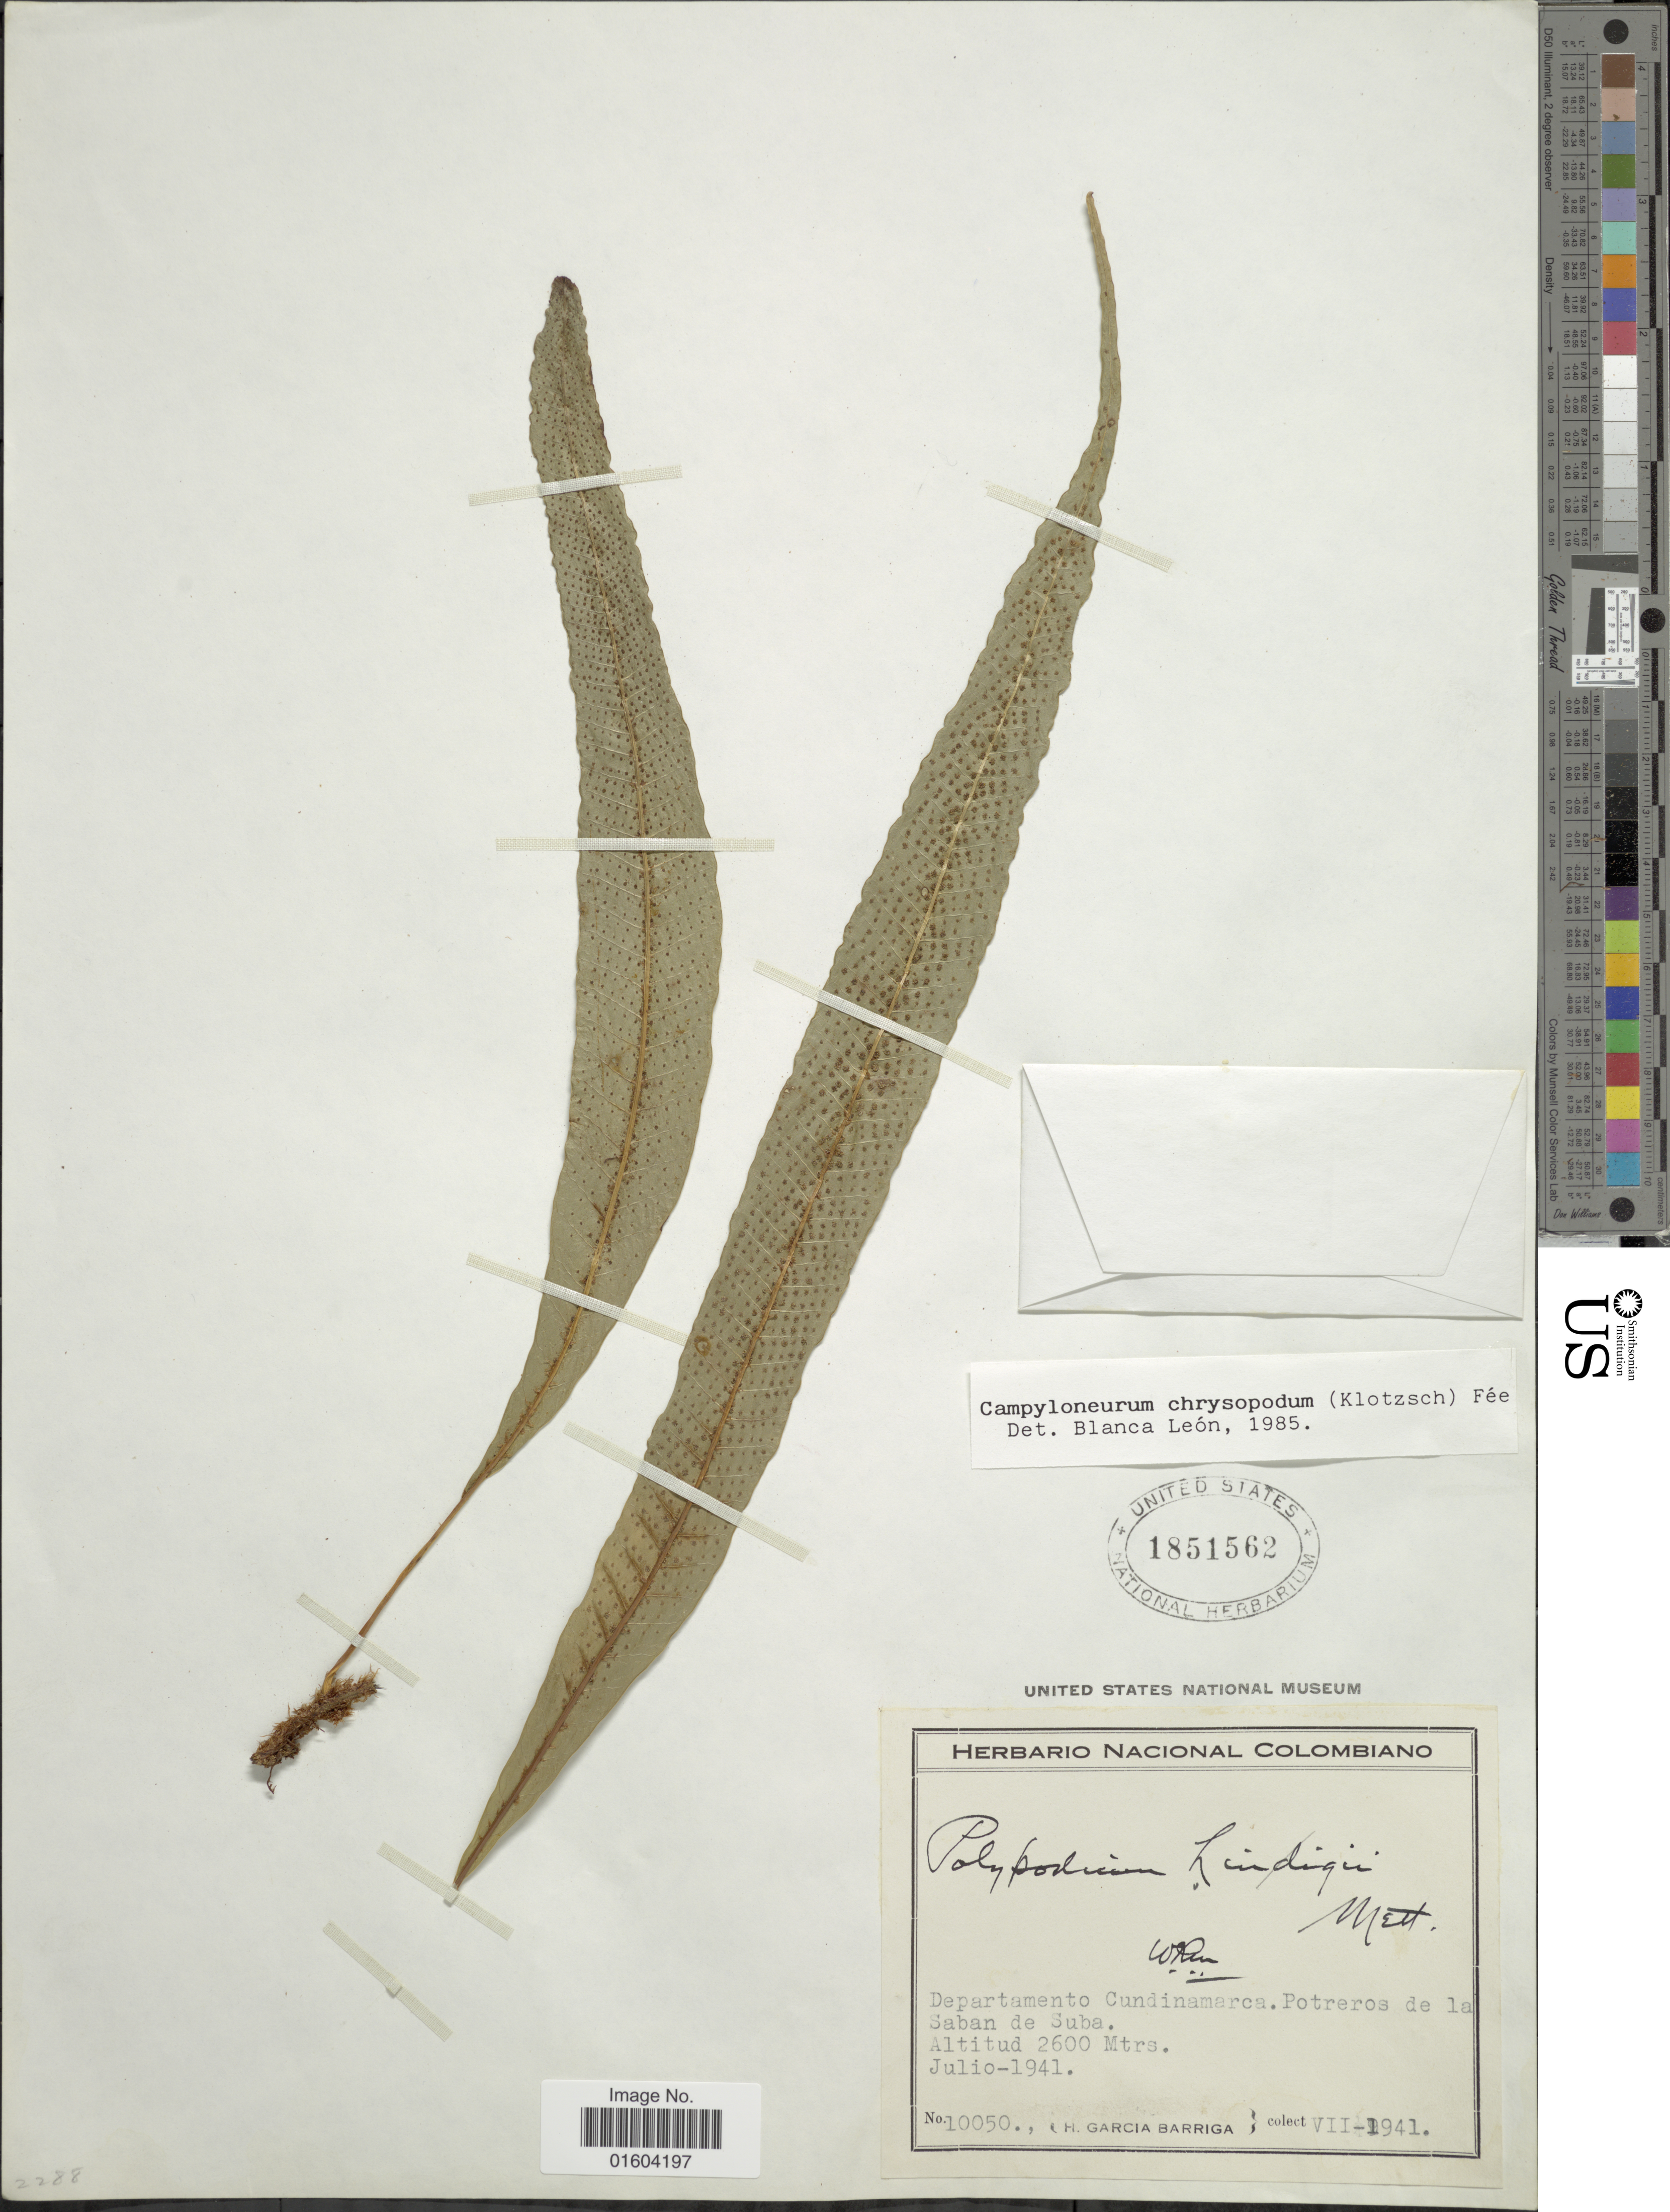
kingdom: Plantae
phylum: Tracheophyta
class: Polypodiopsida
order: Polypodiales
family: Polypodiaceae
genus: Campyloneurum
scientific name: Campyloneurum chrysopodum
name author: (Klotzsch) Fée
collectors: H. García Barriga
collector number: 10050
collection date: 1941-07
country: Colombia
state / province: Cundinamarca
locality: Dapratamento Cundinamarca. Potreros de la Saban de Suba.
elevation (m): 2600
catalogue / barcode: US 1851562